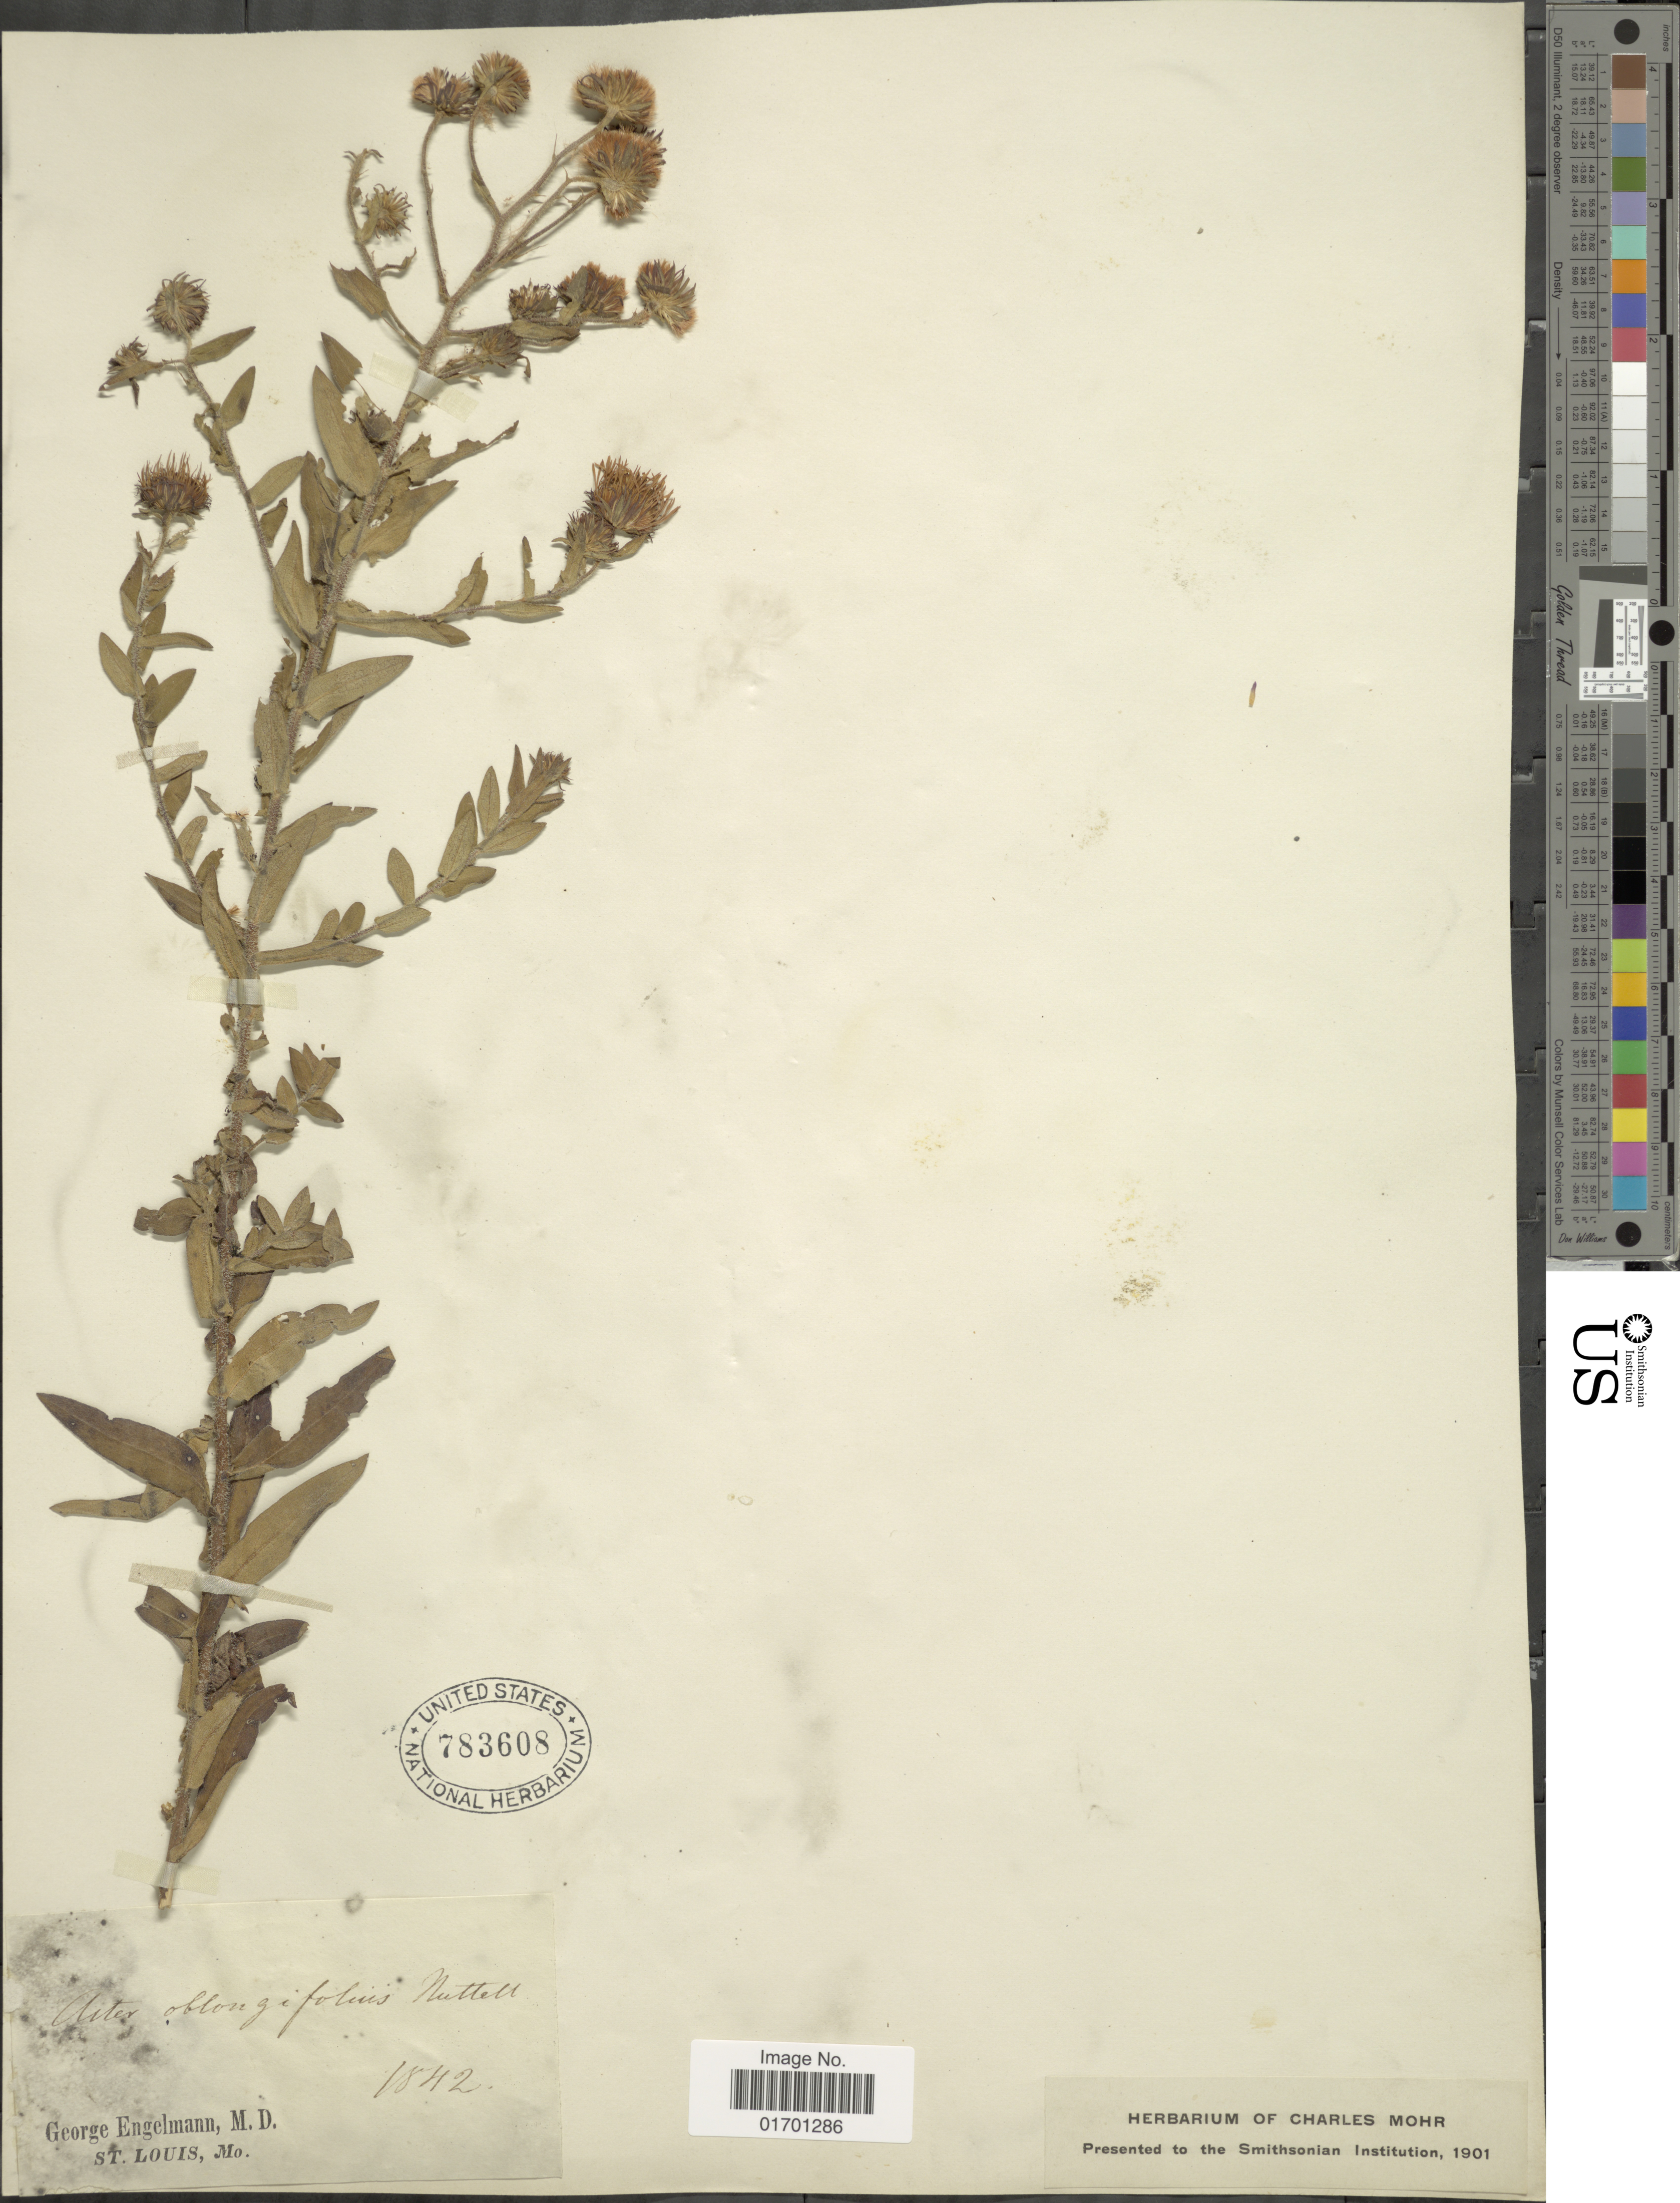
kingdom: Plantae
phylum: Tracheophyta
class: Magnoliopsida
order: Asterales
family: Asteraceae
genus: Symphyotrichum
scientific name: Symphyotrichum oblongifolium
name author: (Nutt.) G.L. Nesom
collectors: G. Engelmann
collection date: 1842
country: United States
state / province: Missouri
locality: St. Louis.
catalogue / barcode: US 783608